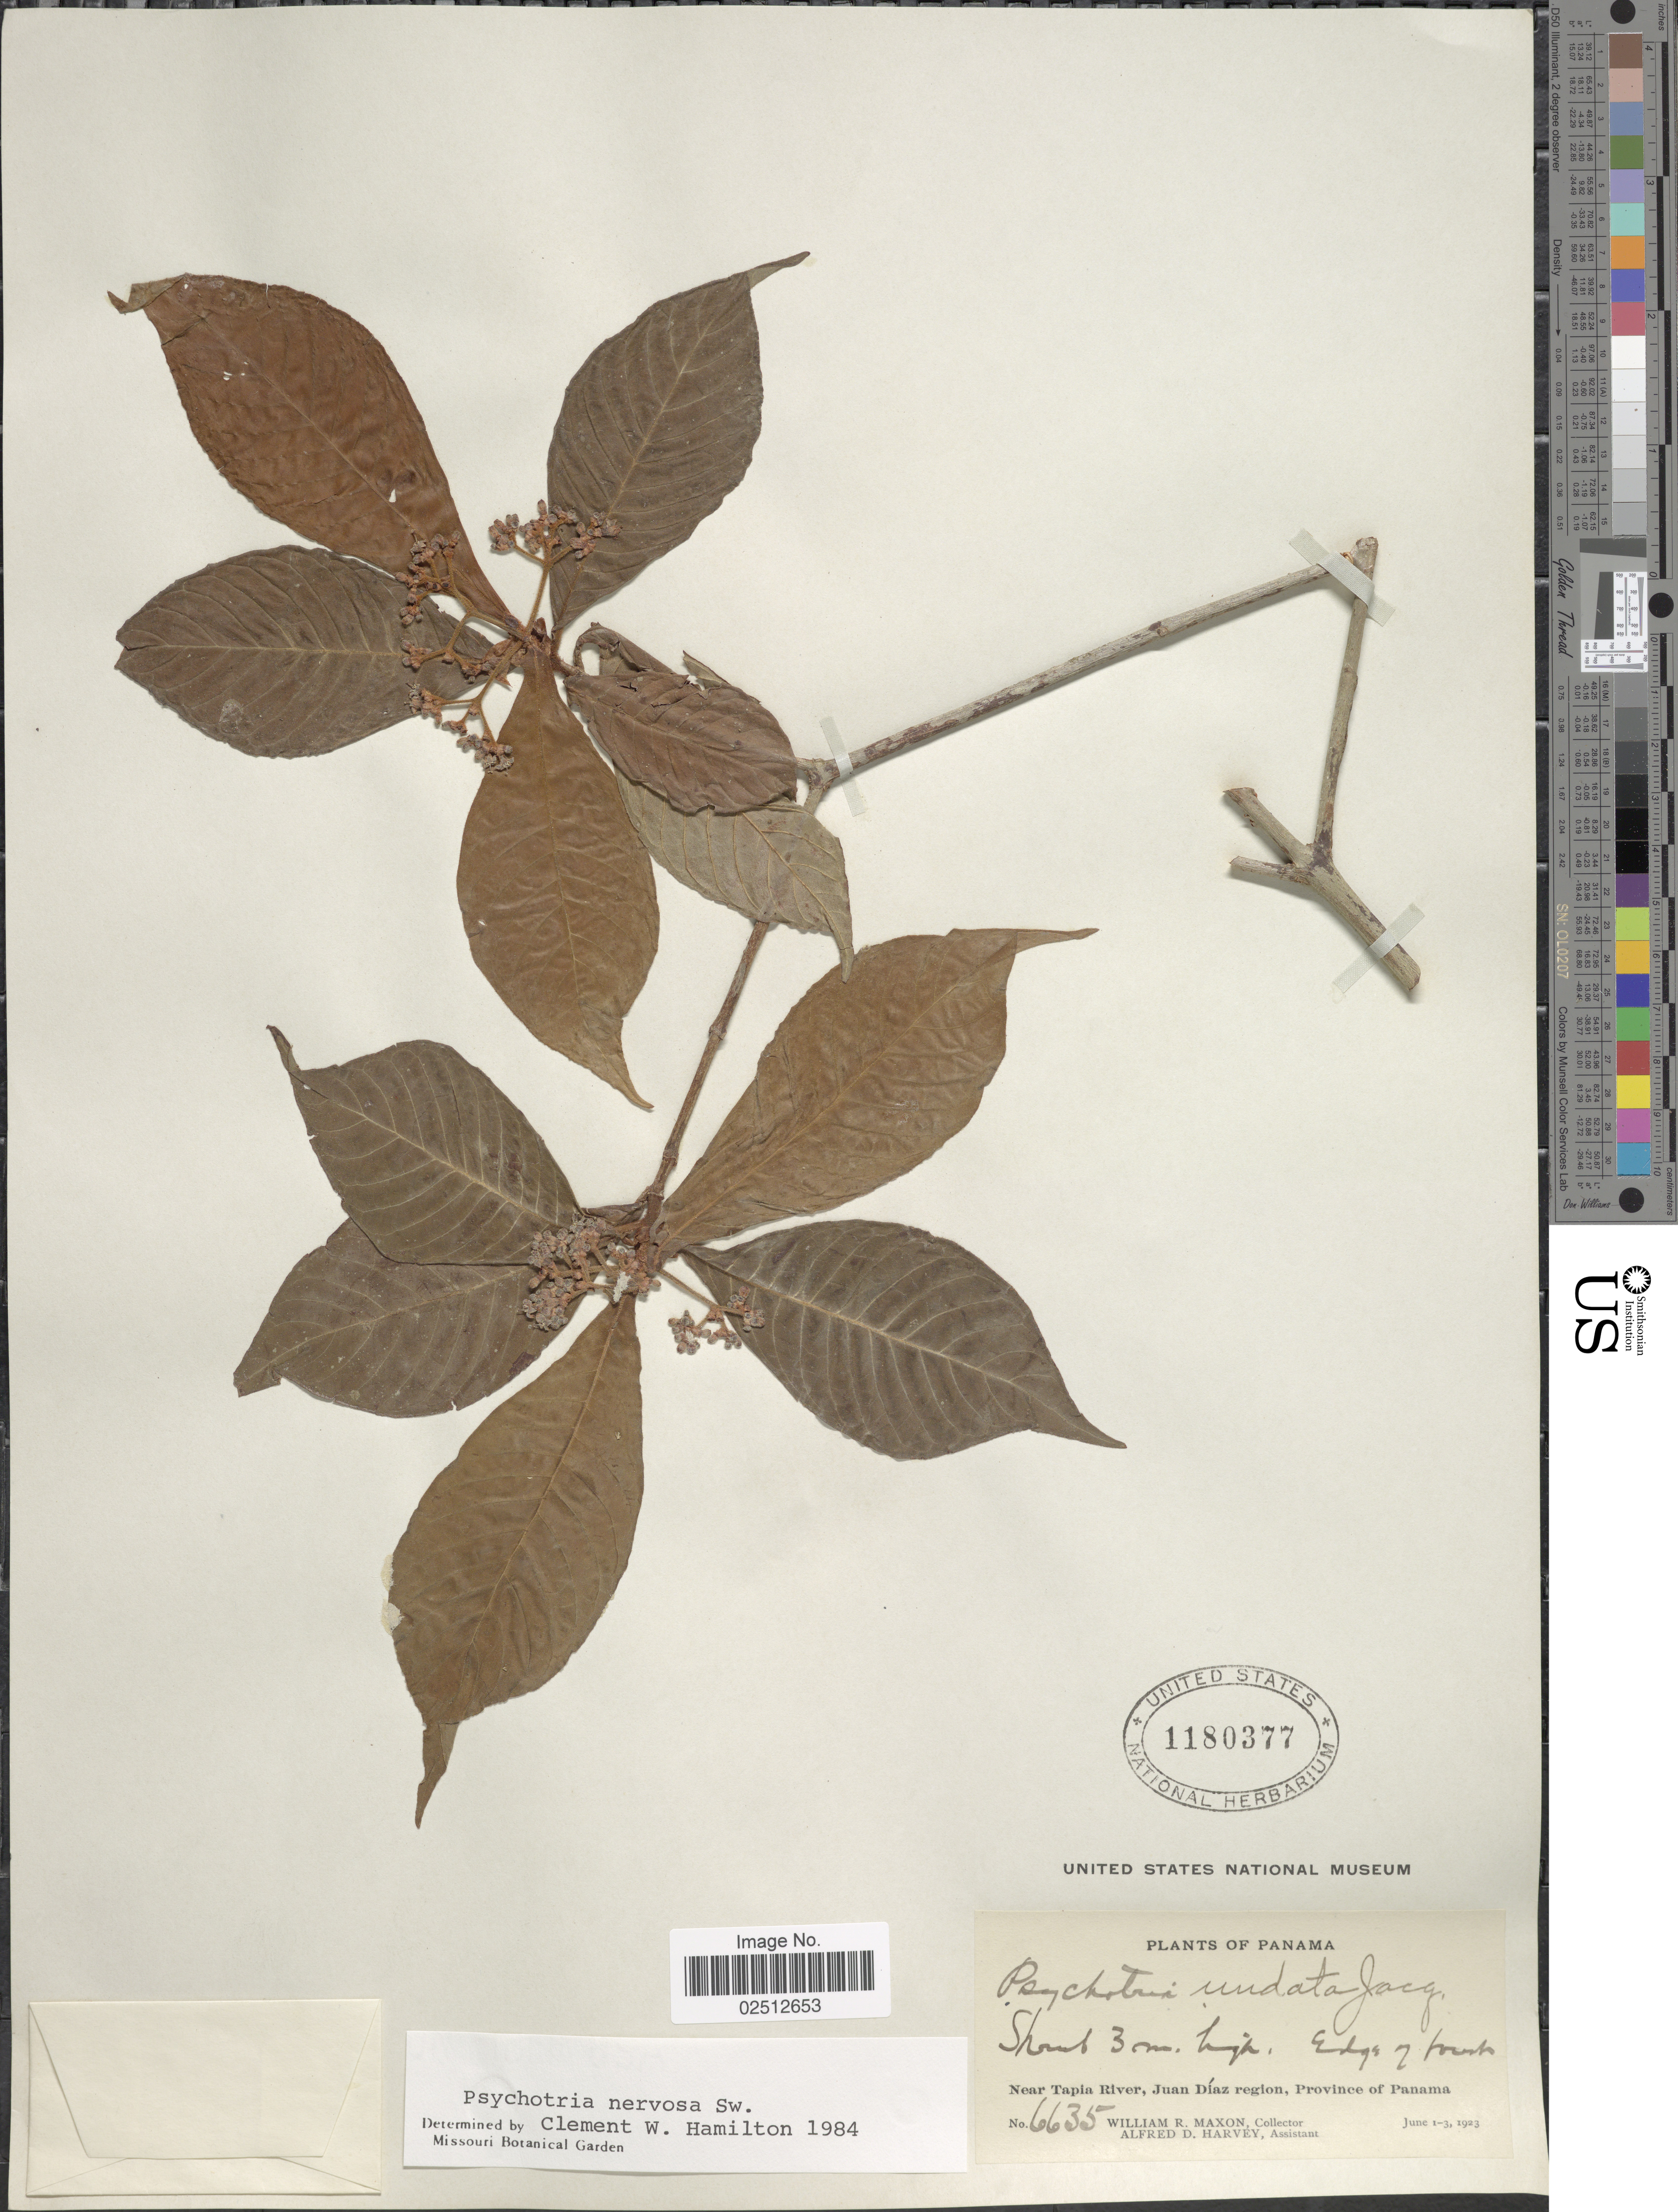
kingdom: Plantae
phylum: Tracheophyta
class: Magnoliopsida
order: Gentianales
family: Rubiaceae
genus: Psychotria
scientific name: Psychotria nervosa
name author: Sw.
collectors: W. R. Maxon & A. D. Harvey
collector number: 6635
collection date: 1923-06-01/1923-06-03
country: Panama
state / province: Panamá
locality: Near Tapia River, Juan Diaz region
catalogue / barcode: US 1180377